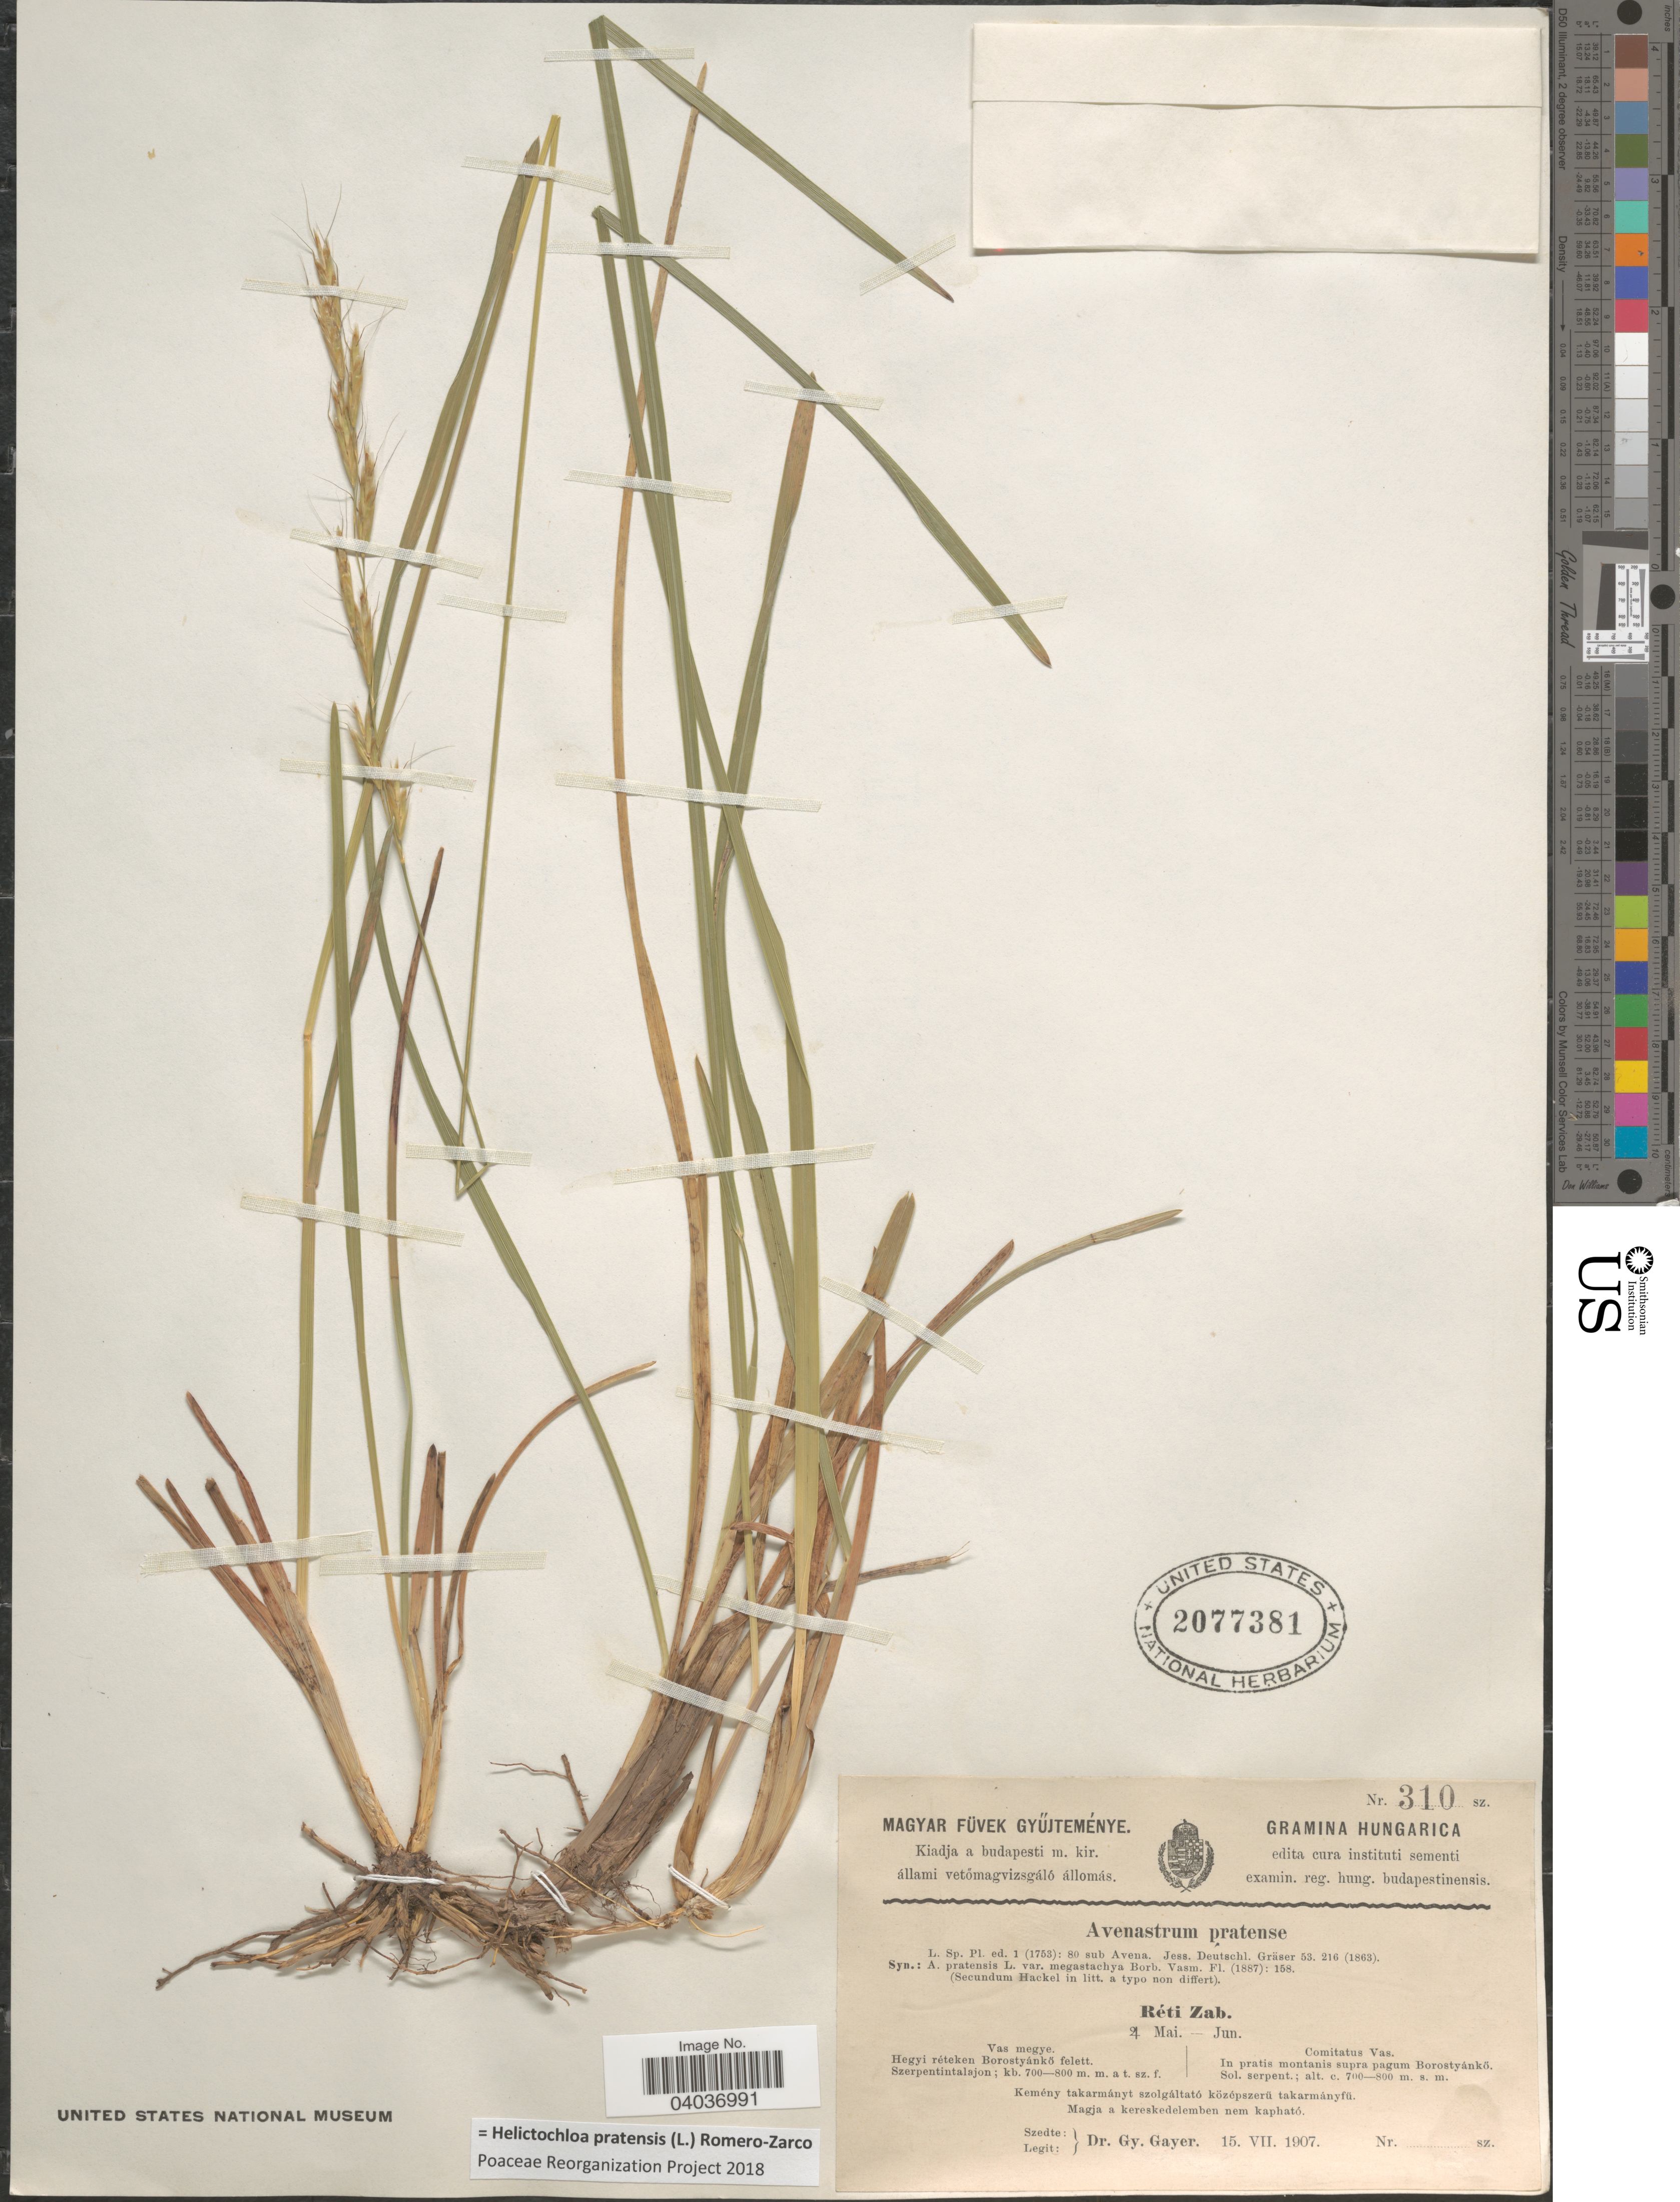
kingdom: Plantae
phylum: Tracheophyta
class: Liliopsida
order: Poales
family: Poaceae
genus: Helictochloa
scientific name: Helictochloa pratensis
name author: (L.) Romero-Zarco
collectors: G. Gáyer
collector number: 310sz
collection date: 1907-07-15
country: Hungary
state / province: Budapest, Capital District of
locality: Hungarica. Comitatus Vas. In pratis montanis supra pagum Borostyankö.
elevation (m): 700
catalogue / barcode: US 2077381